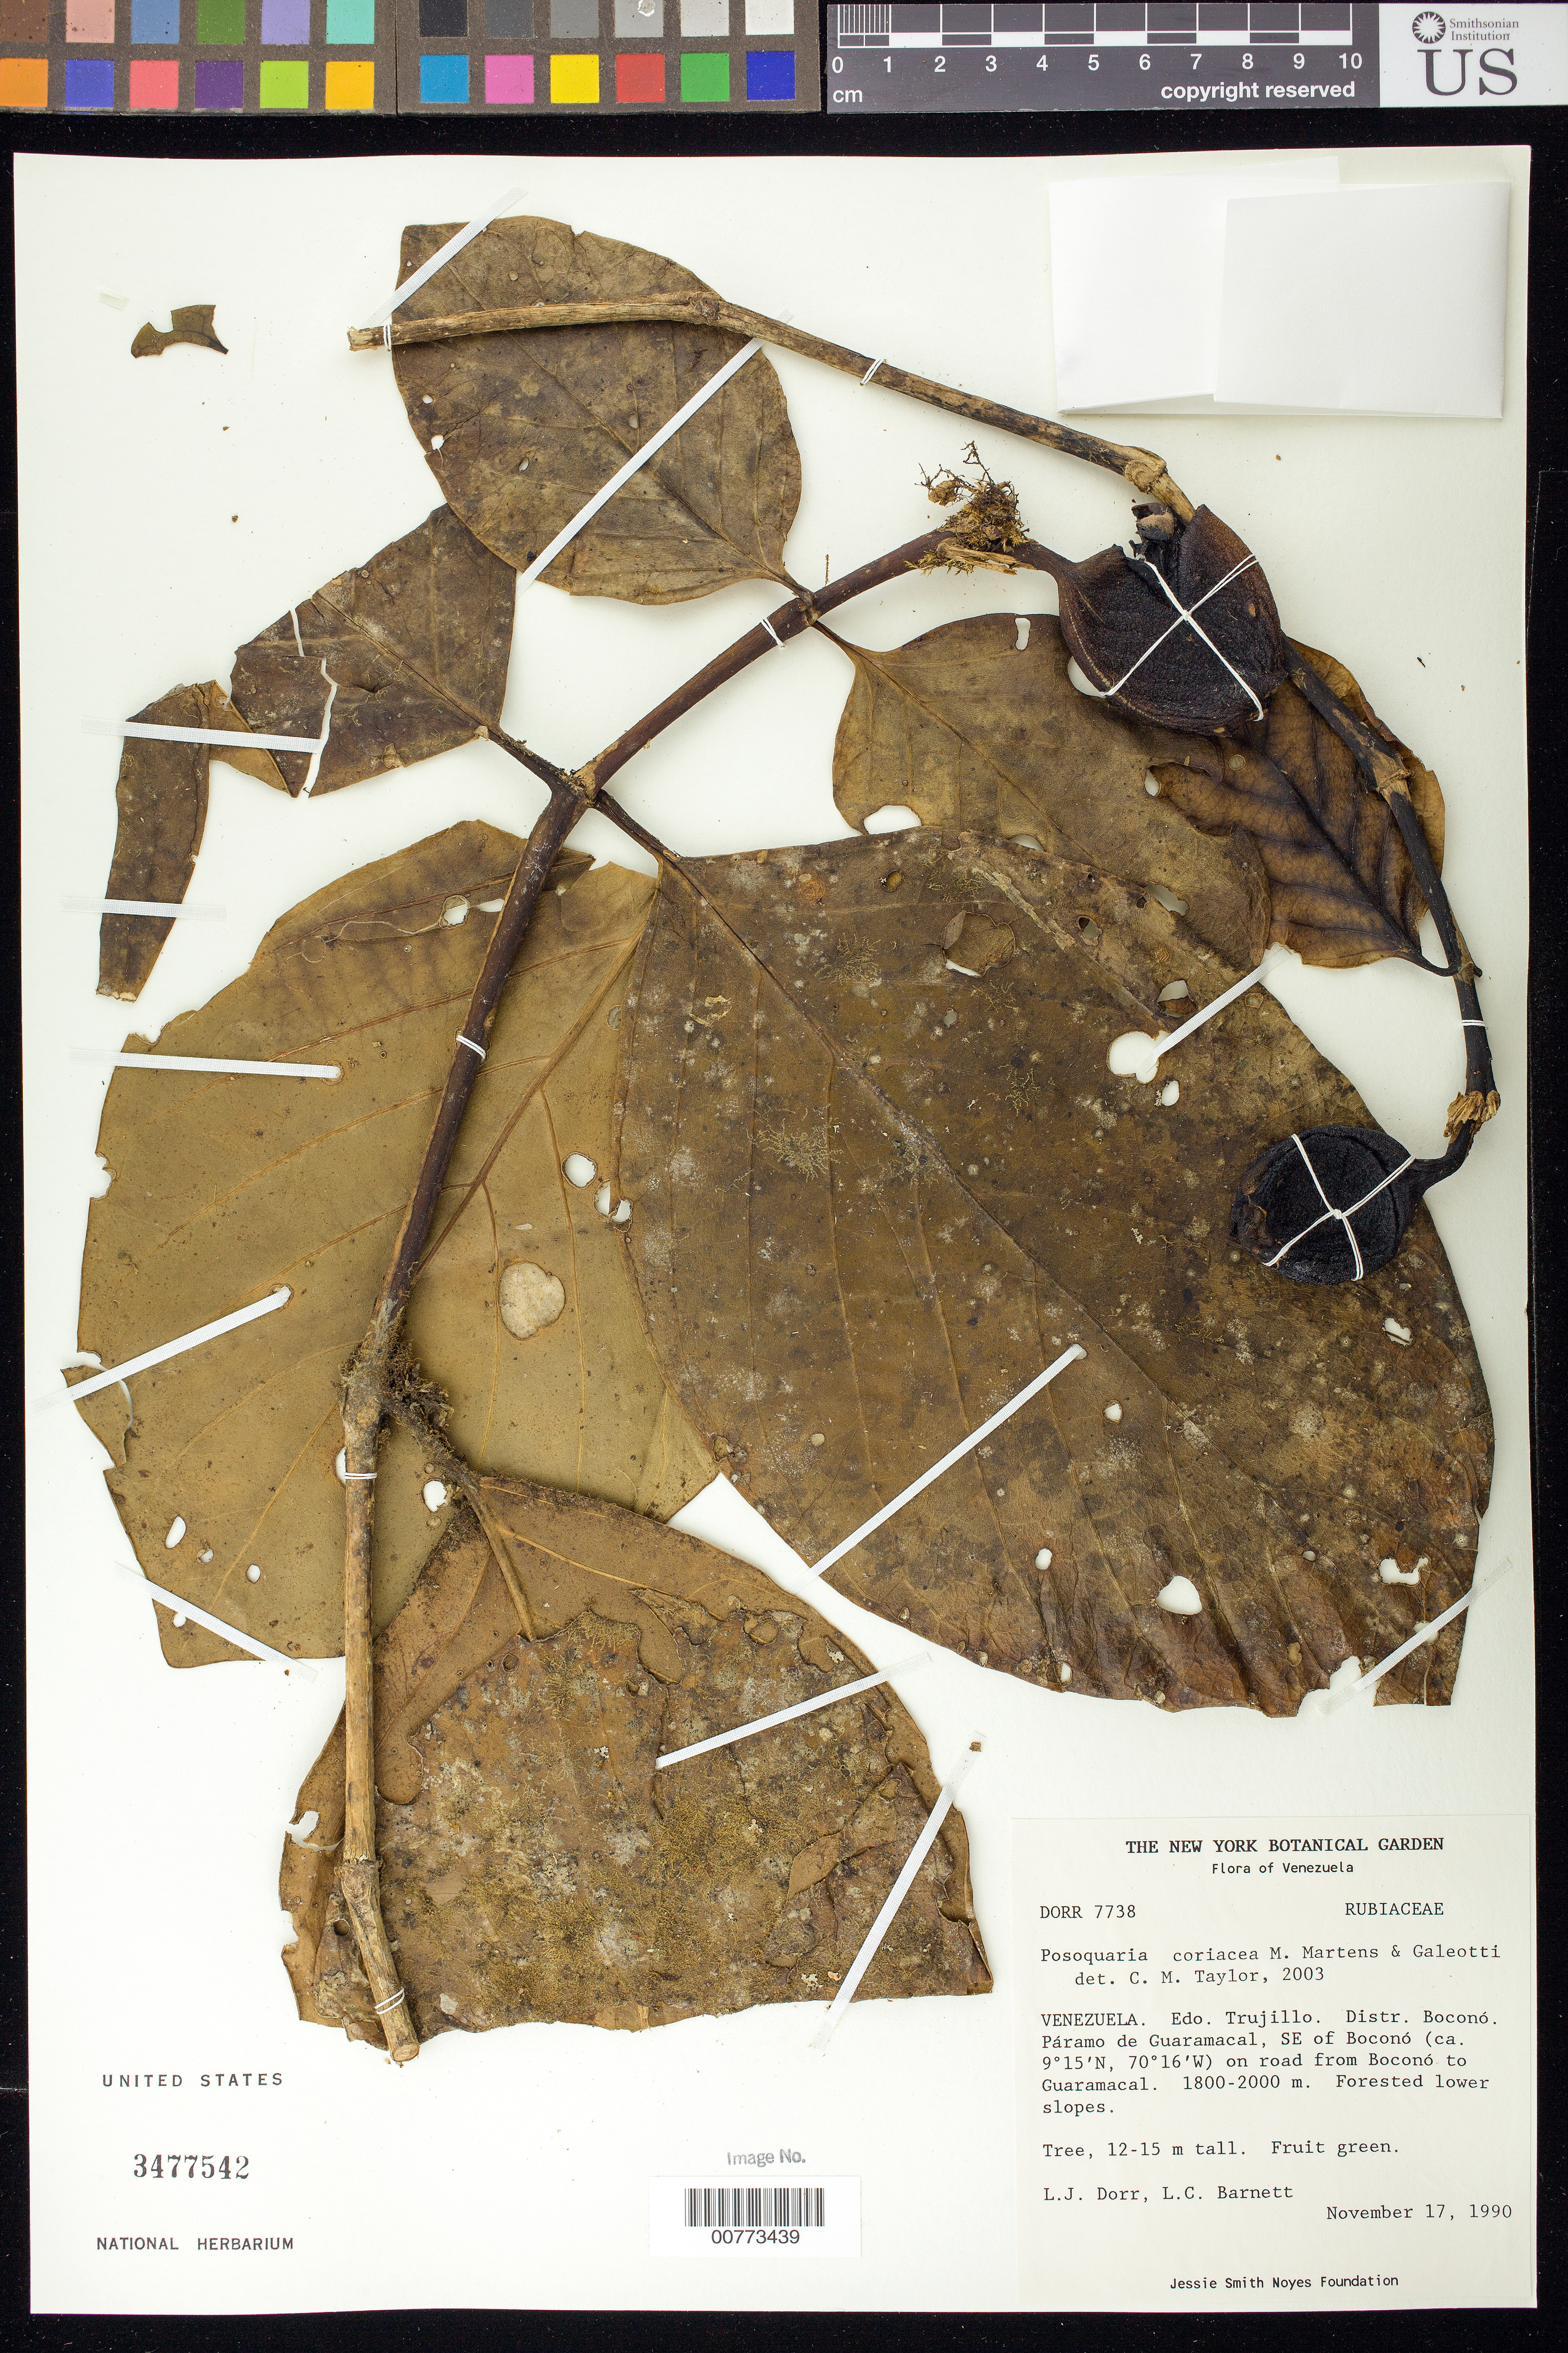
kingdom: Plantae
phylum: Tracheophyta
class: Magnoliopsida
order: Gentianales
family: Rubiaceae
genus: Posoqueria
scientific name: Posoqueria coriacea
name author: M. Martens & Galeotti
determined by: Taylor, Charlotte M.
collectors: L. J. Dorr & L. C. Barnett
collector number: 7738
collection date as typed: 17 Nov 1990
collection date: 1990-11-17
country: Venezuela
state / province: Trujillo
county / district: Boconó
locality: Páramo de Guaramacal, SE of Boconó on road from Boconó to Guaramacal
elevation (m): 1800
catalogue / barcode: US 3477542